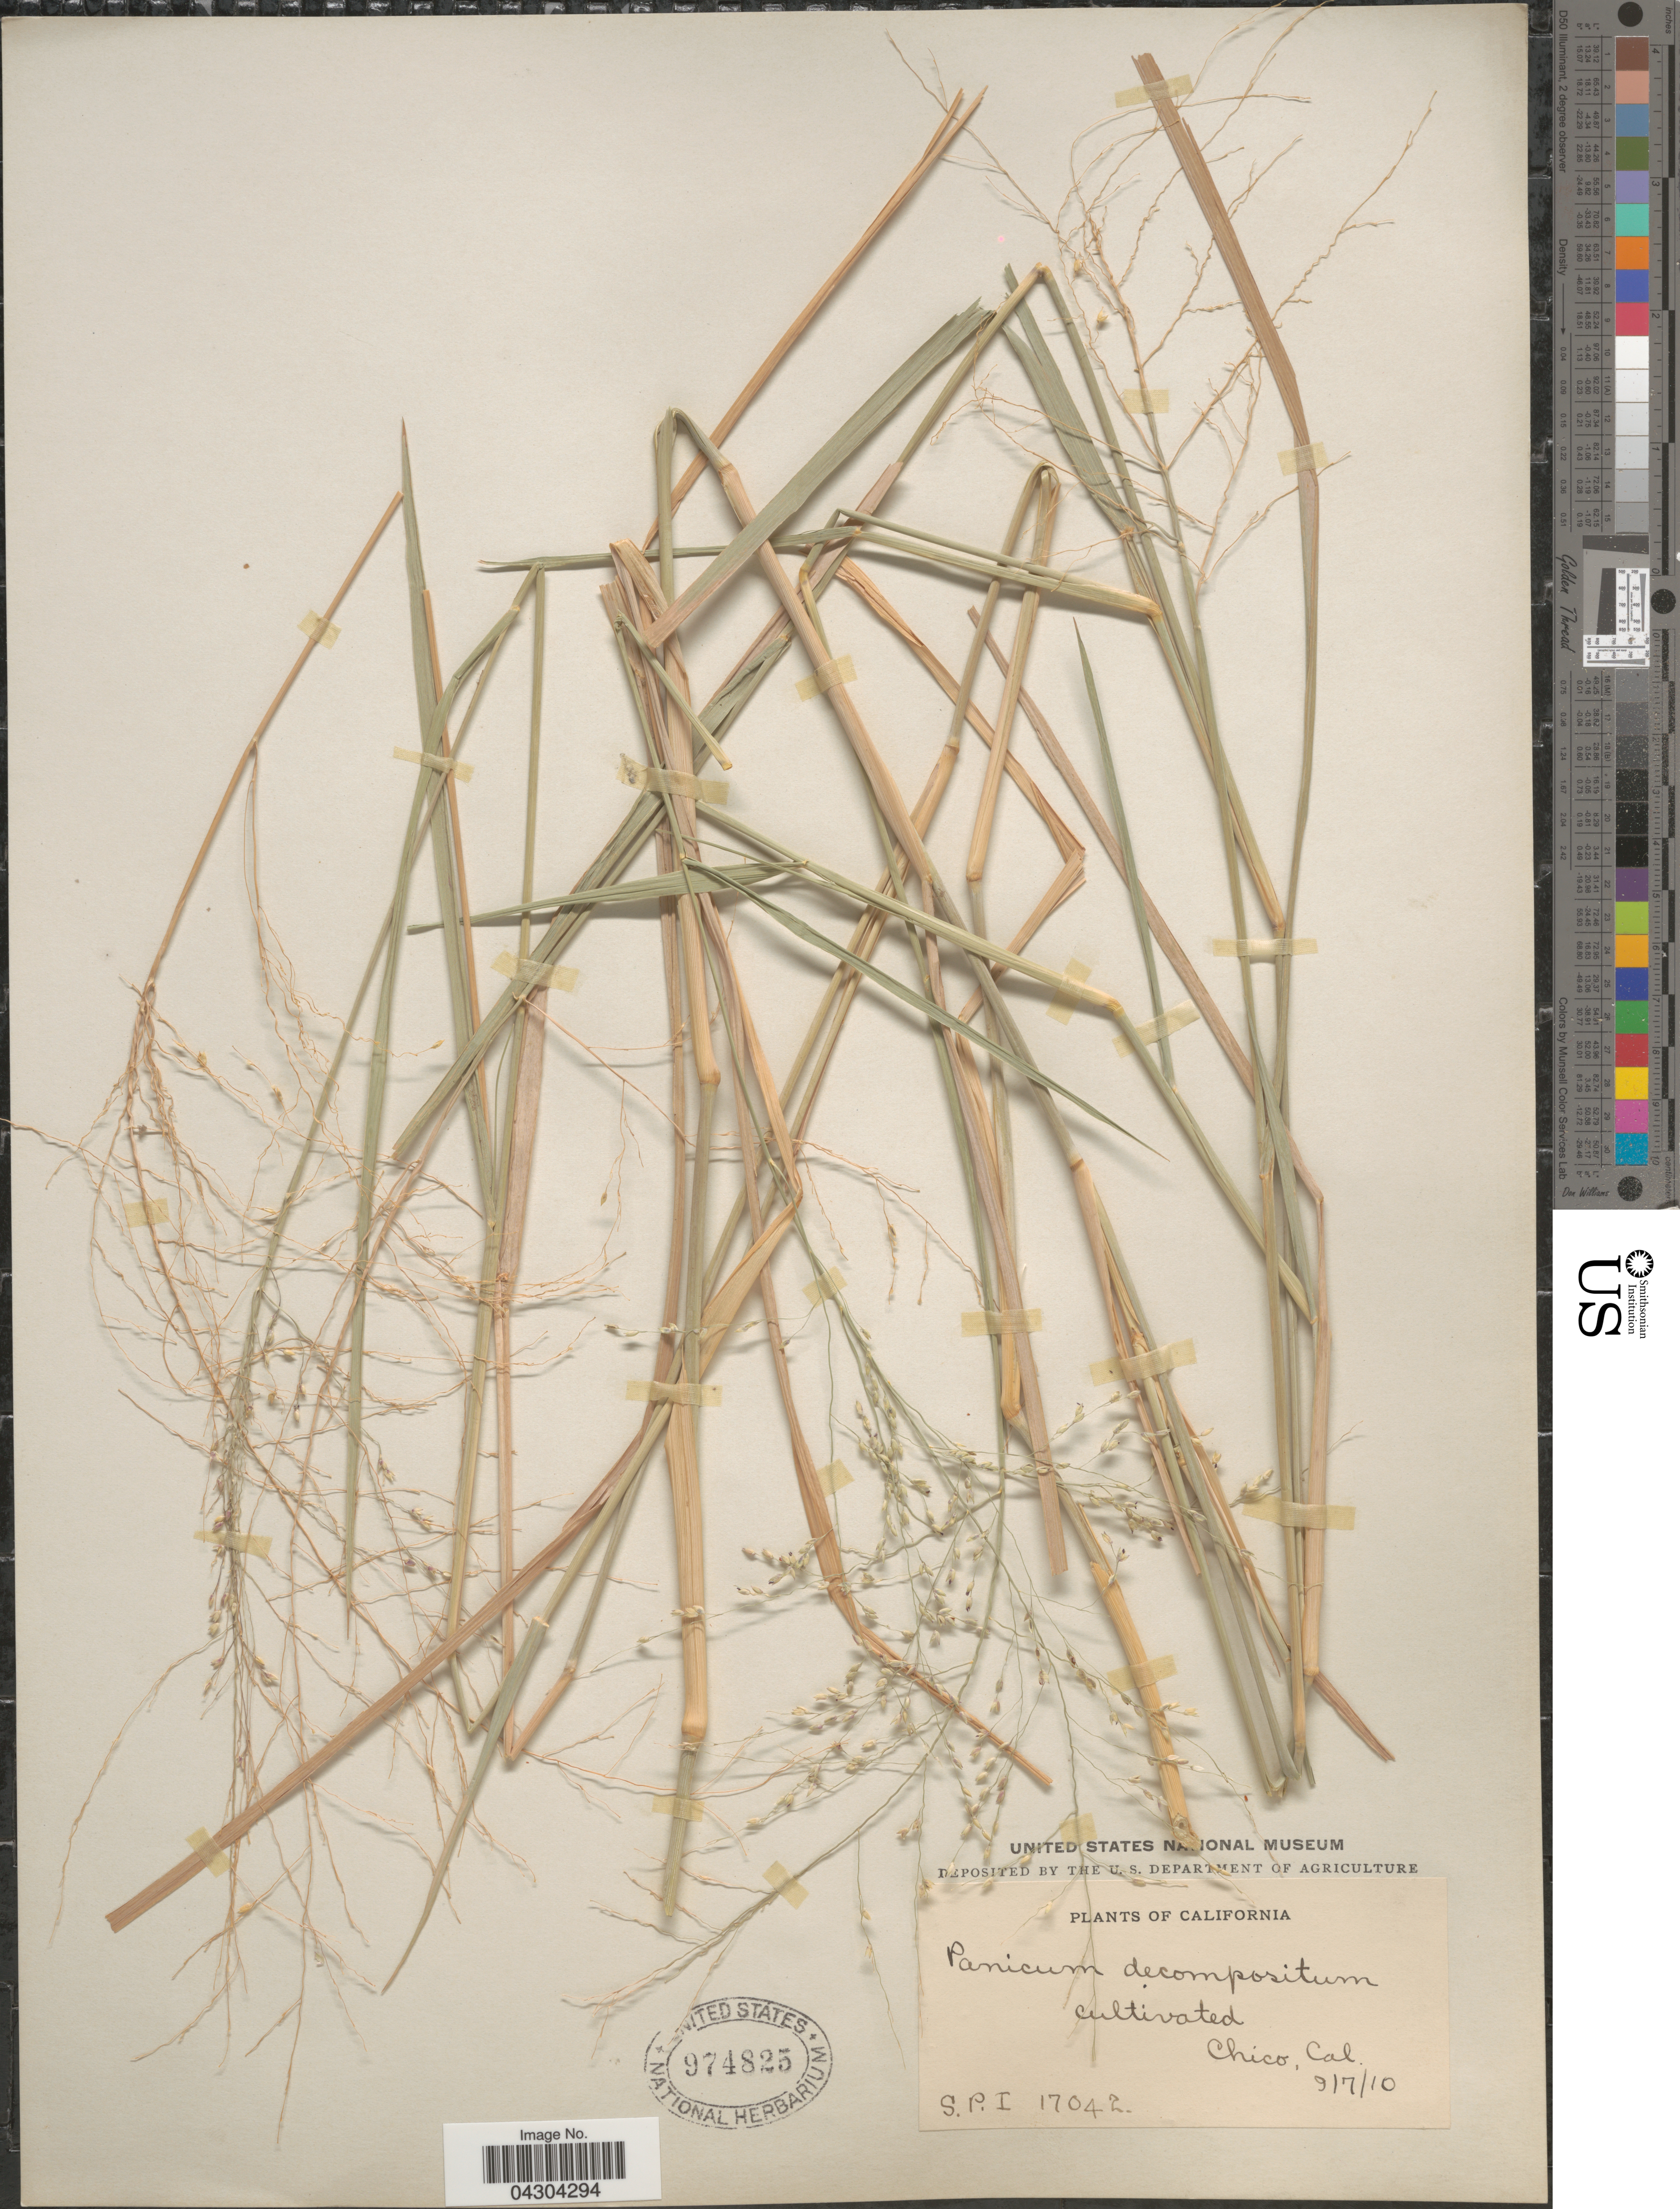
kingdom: Plantae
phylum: Tracheophyta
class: Liliopsida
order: Poales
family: Poaceae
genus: Panicum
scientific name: Panicum coloratum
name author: L.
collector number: SPI17042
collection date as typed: Transcribed d/m/y: 7/9/10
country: United States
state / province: California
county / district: Butte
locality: Chico.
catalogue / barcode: US 974825